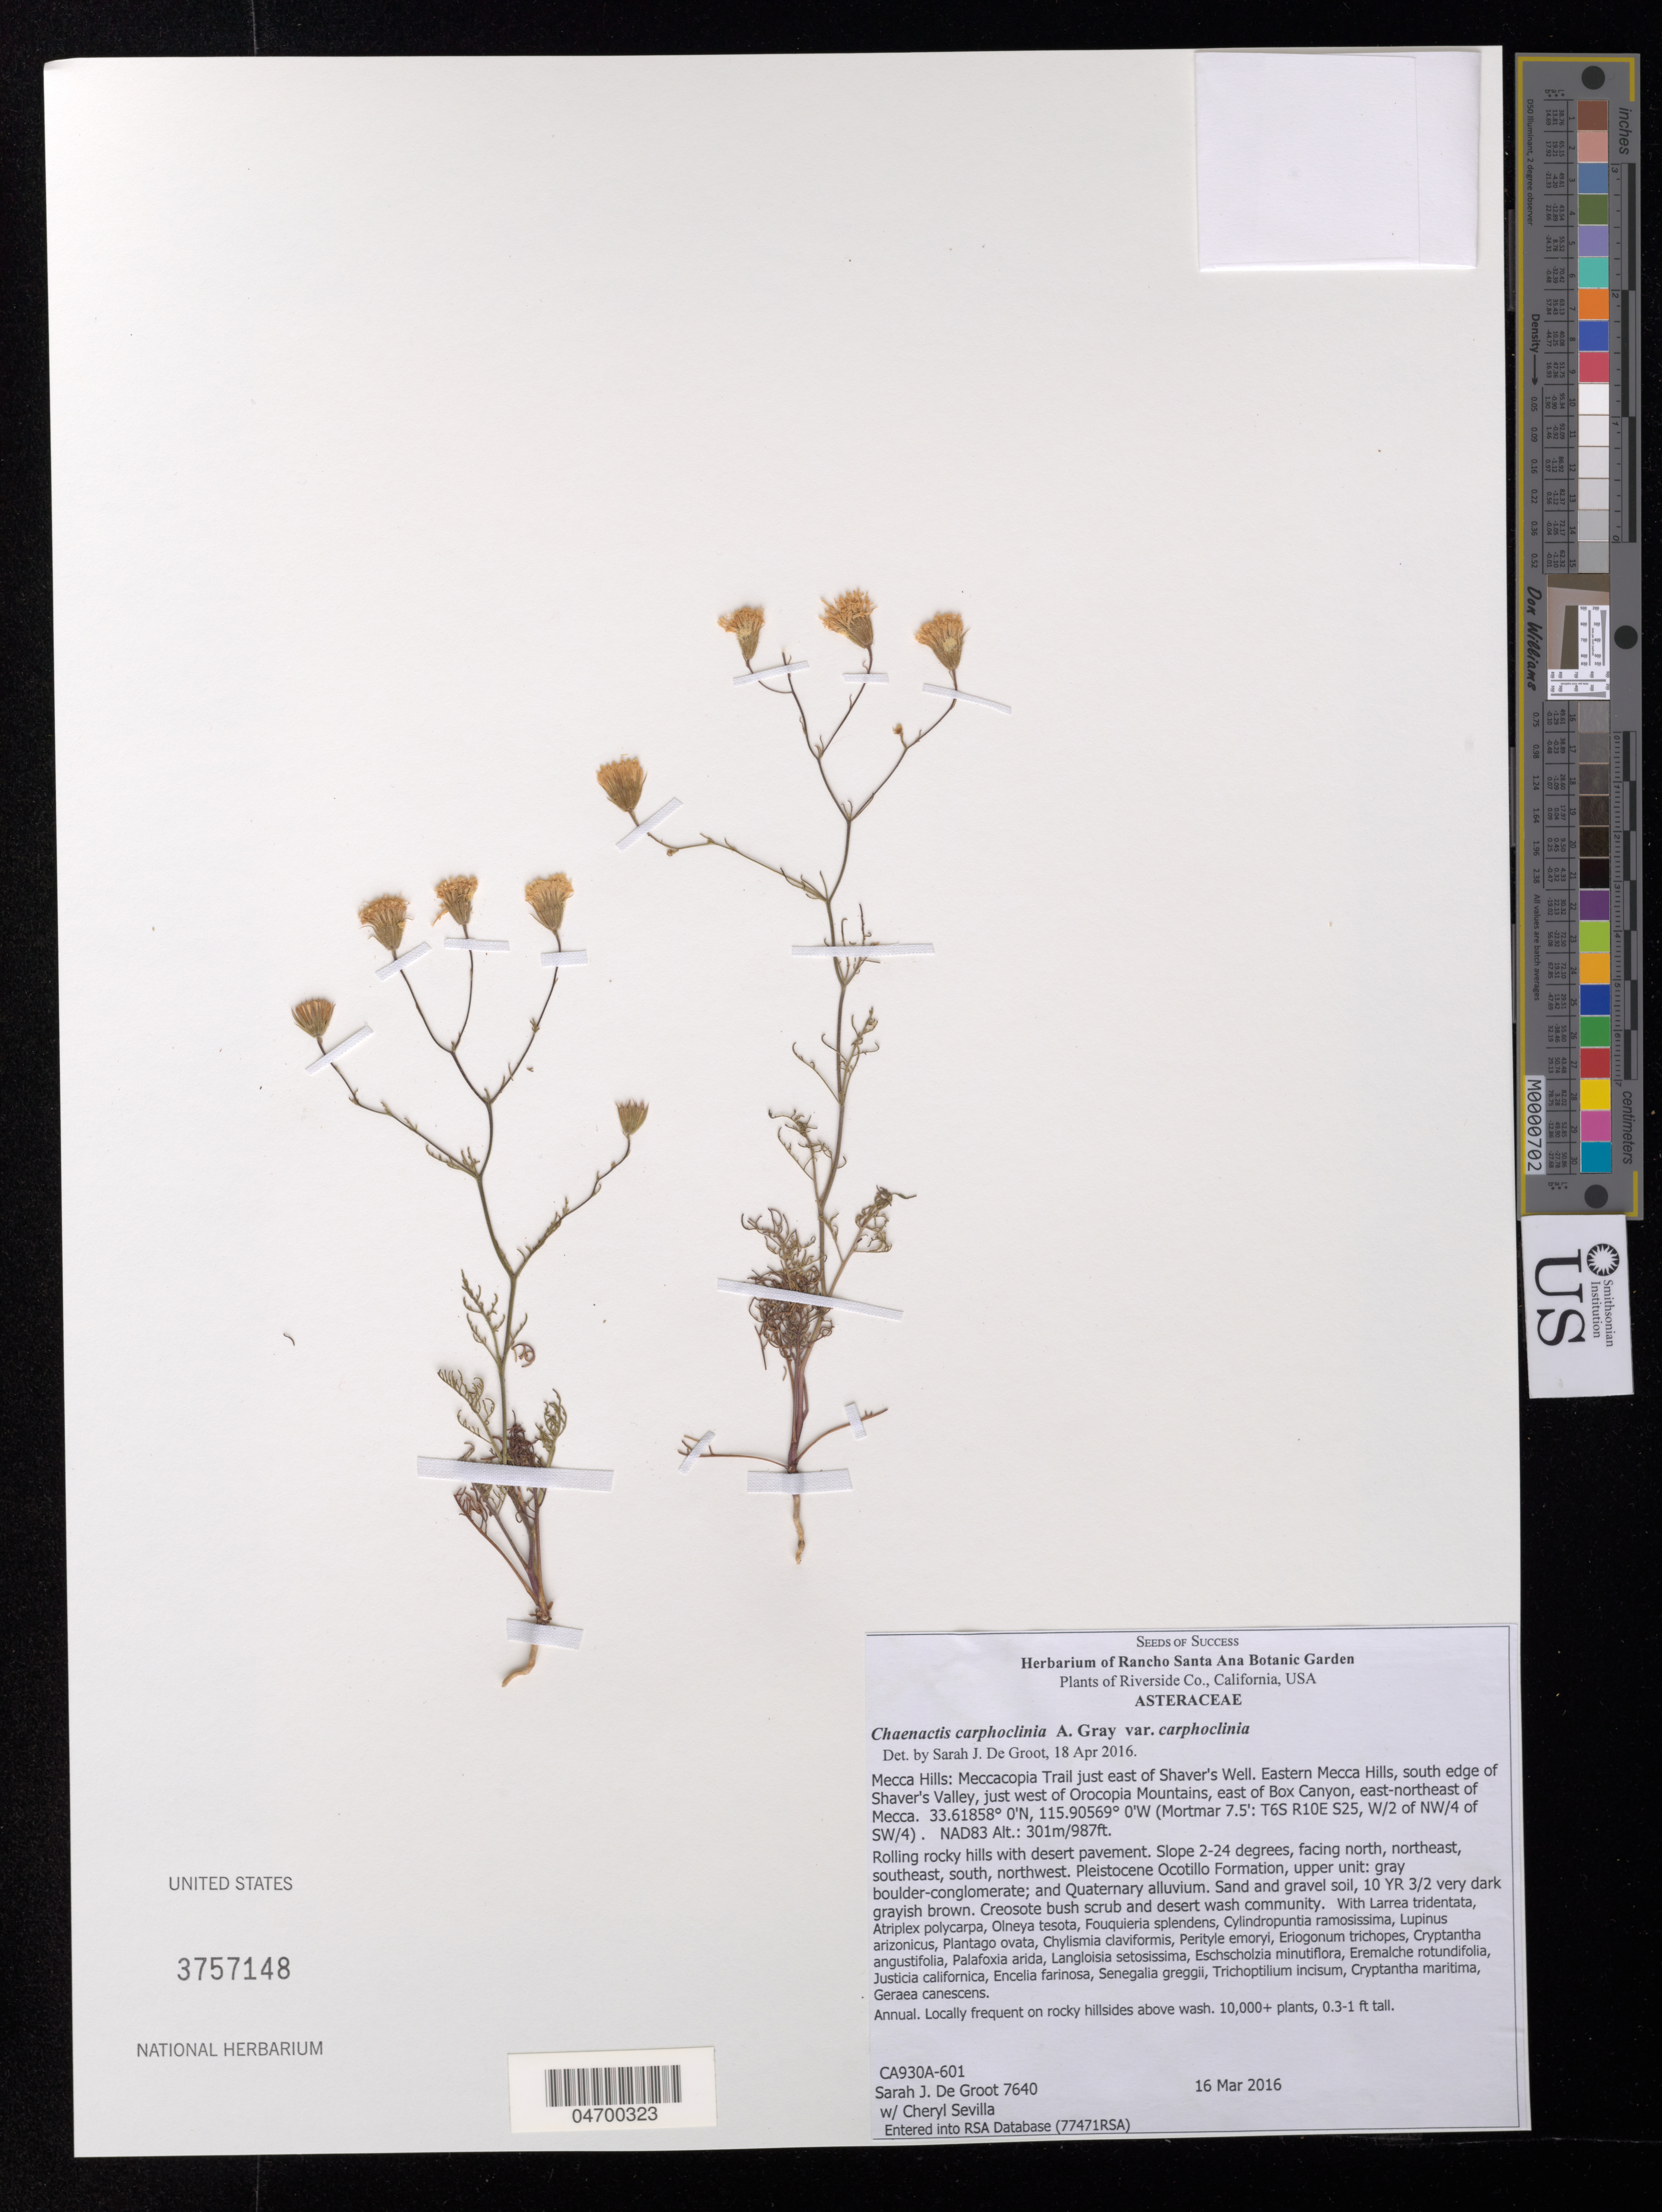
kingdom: Plantae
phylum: Tracheophyta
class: Magnoliopsida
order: Asterales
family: Asteraceae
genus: Chaenactis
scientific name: Chaenactis carphoclinia var. carphoclinia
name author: A. Gray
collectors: S. De Groot & C. Sevilla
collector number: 7640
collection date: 2016-03-16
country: United States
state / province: California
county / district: Riverside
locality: Riverside Co. Mecca Hills: Meccacopia Trail just east of Shaver's Well. Eastern Mecca Hills, south edge of Shaver's Valley, just west of Orocopia Mountains, east of Box Canyon, east-northeast of Mecca. (Mortmar 7.5': T6S R10E S25, W/2 of NW/4 of SW/4). NAD83.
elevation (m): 301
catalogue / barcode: US 3757148